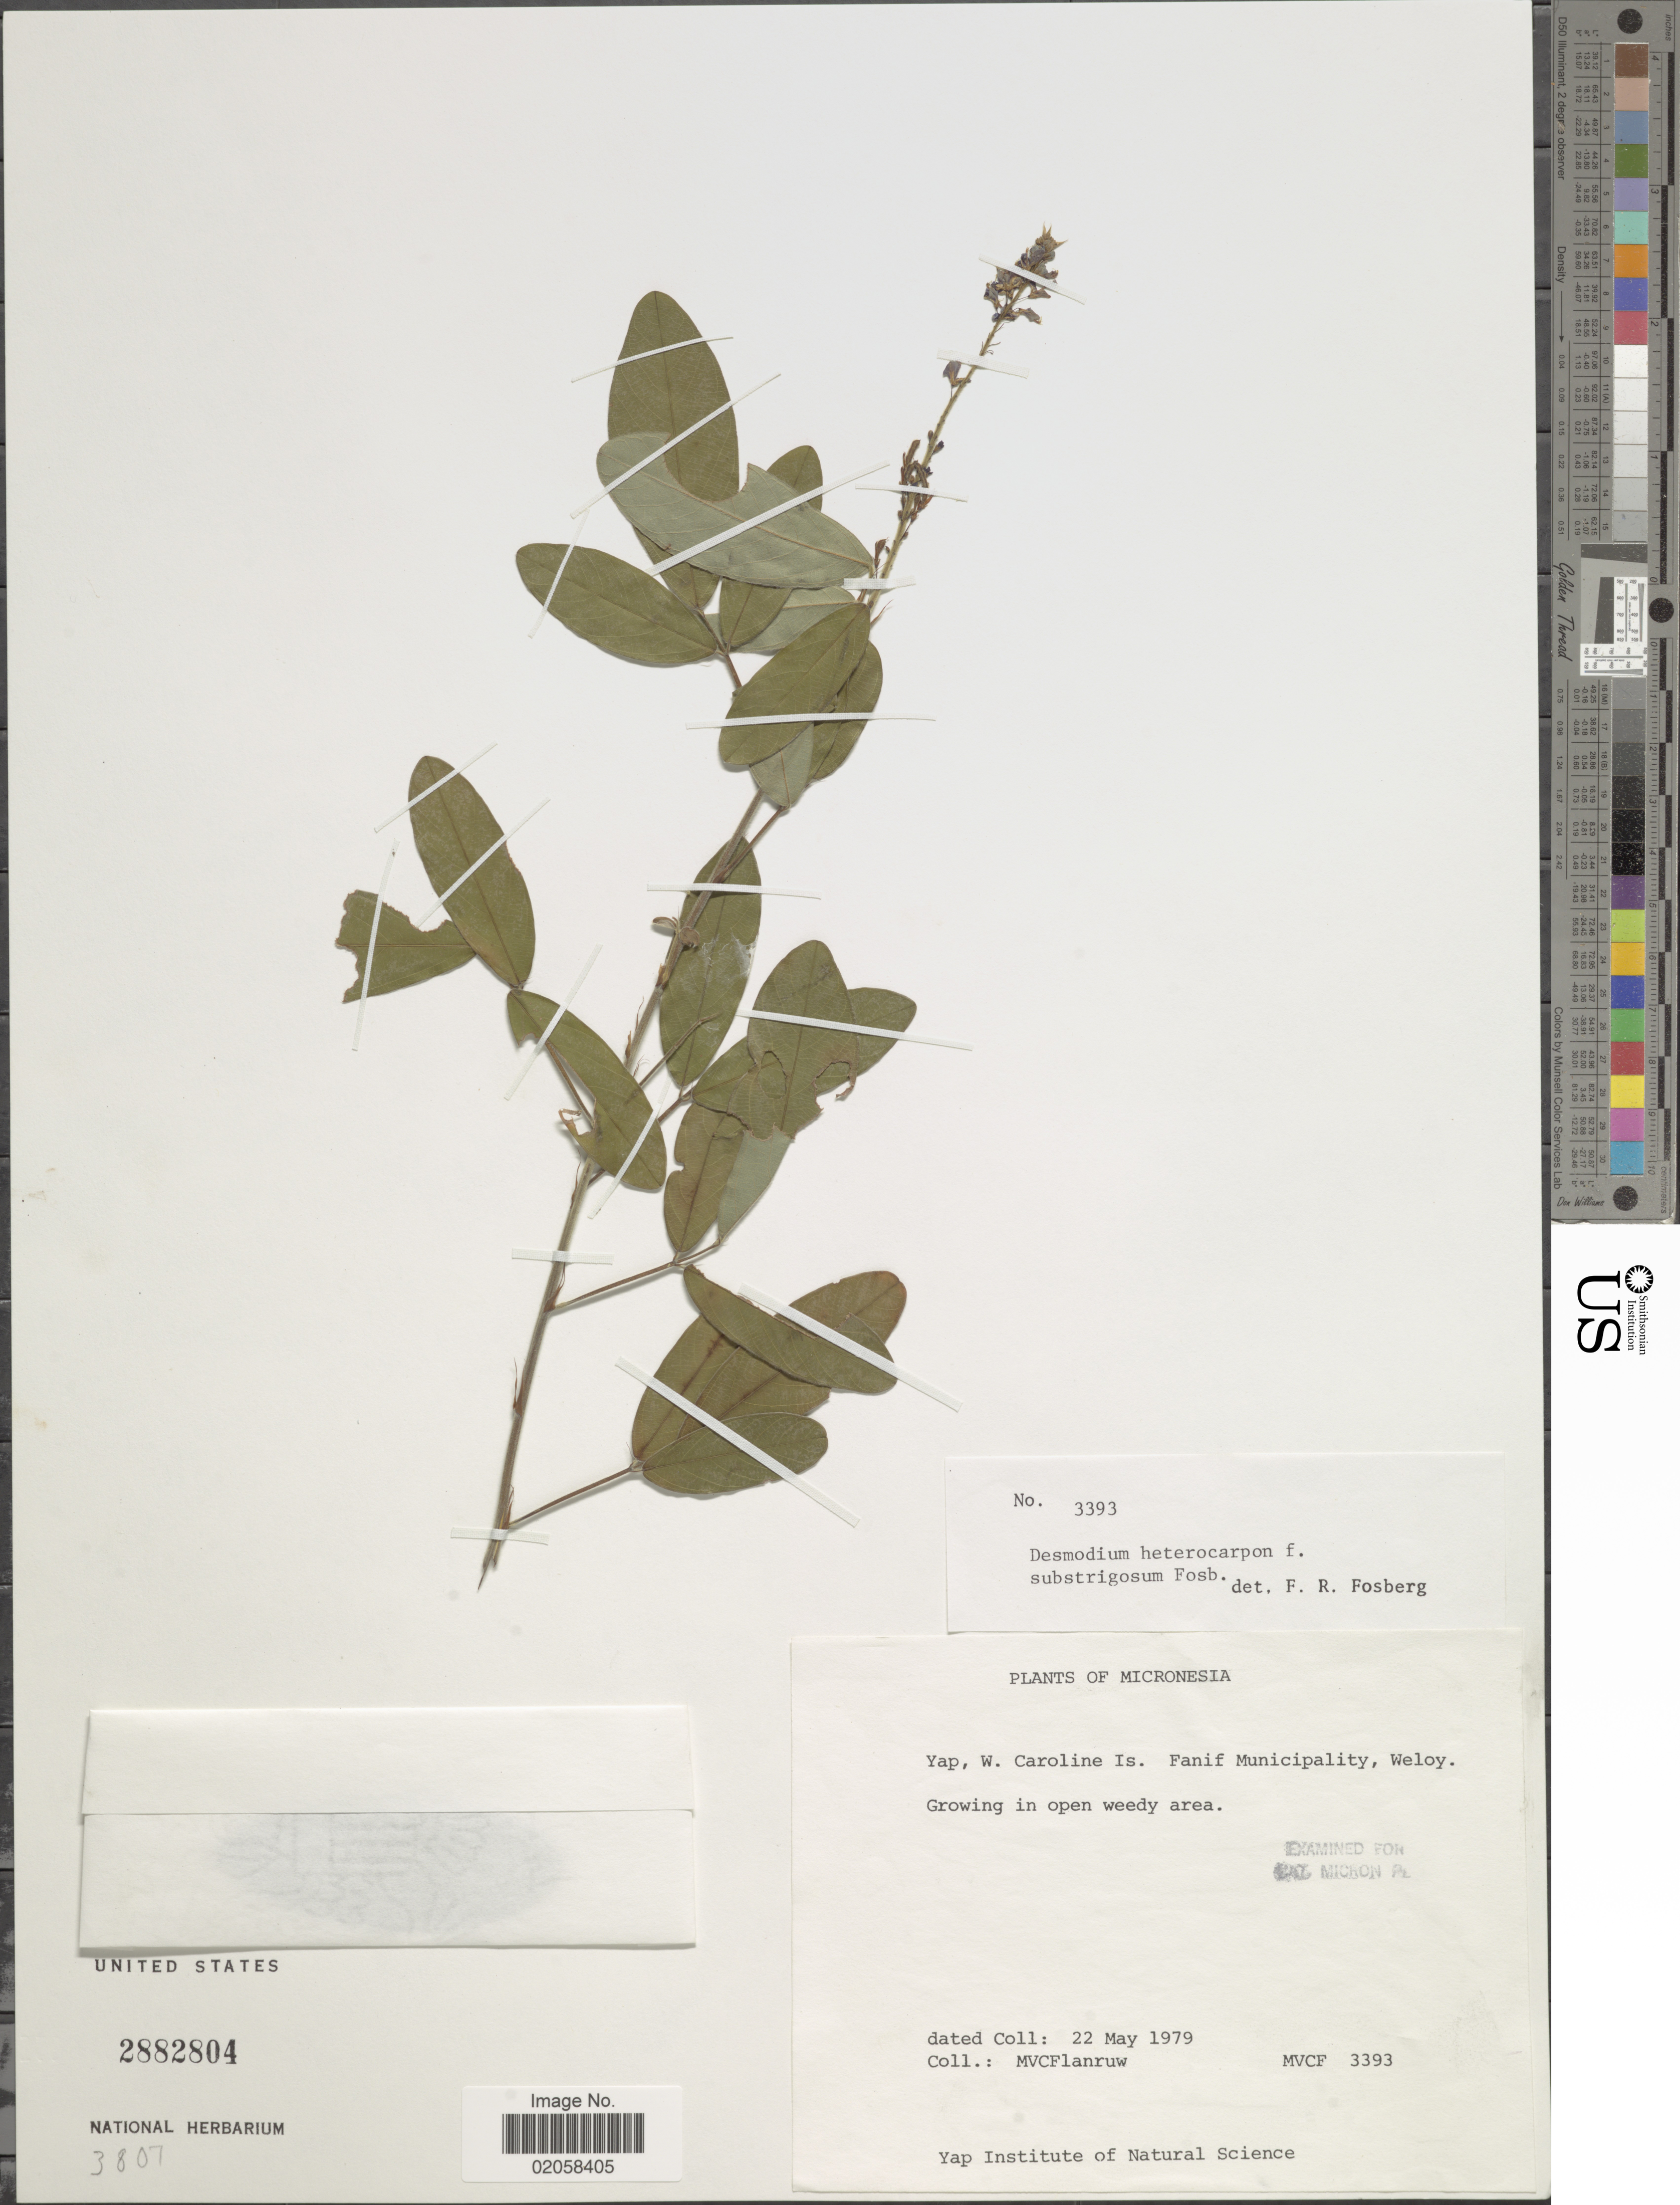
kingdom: Plantae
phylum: Tracheophyta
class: Magnoliopsida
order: Fabales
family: Fabaceae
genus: Grona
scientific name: Grona heterocarpos var. strigosa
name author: (Meeuwen) H. Ohashi & K. Ohashi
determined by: Strong, Mark T., (BOT), Smithsonian Institution - National Museum of Natural History (UNITED STATES)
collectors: M. Flanruw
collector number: MVCF 3393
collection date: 1979-05-22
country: Micronesia, Federated States of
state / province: Yap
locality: W. Caroline Is. , Fanif Municipality, Weloy, in open weedy area.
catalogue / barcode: US 2882804